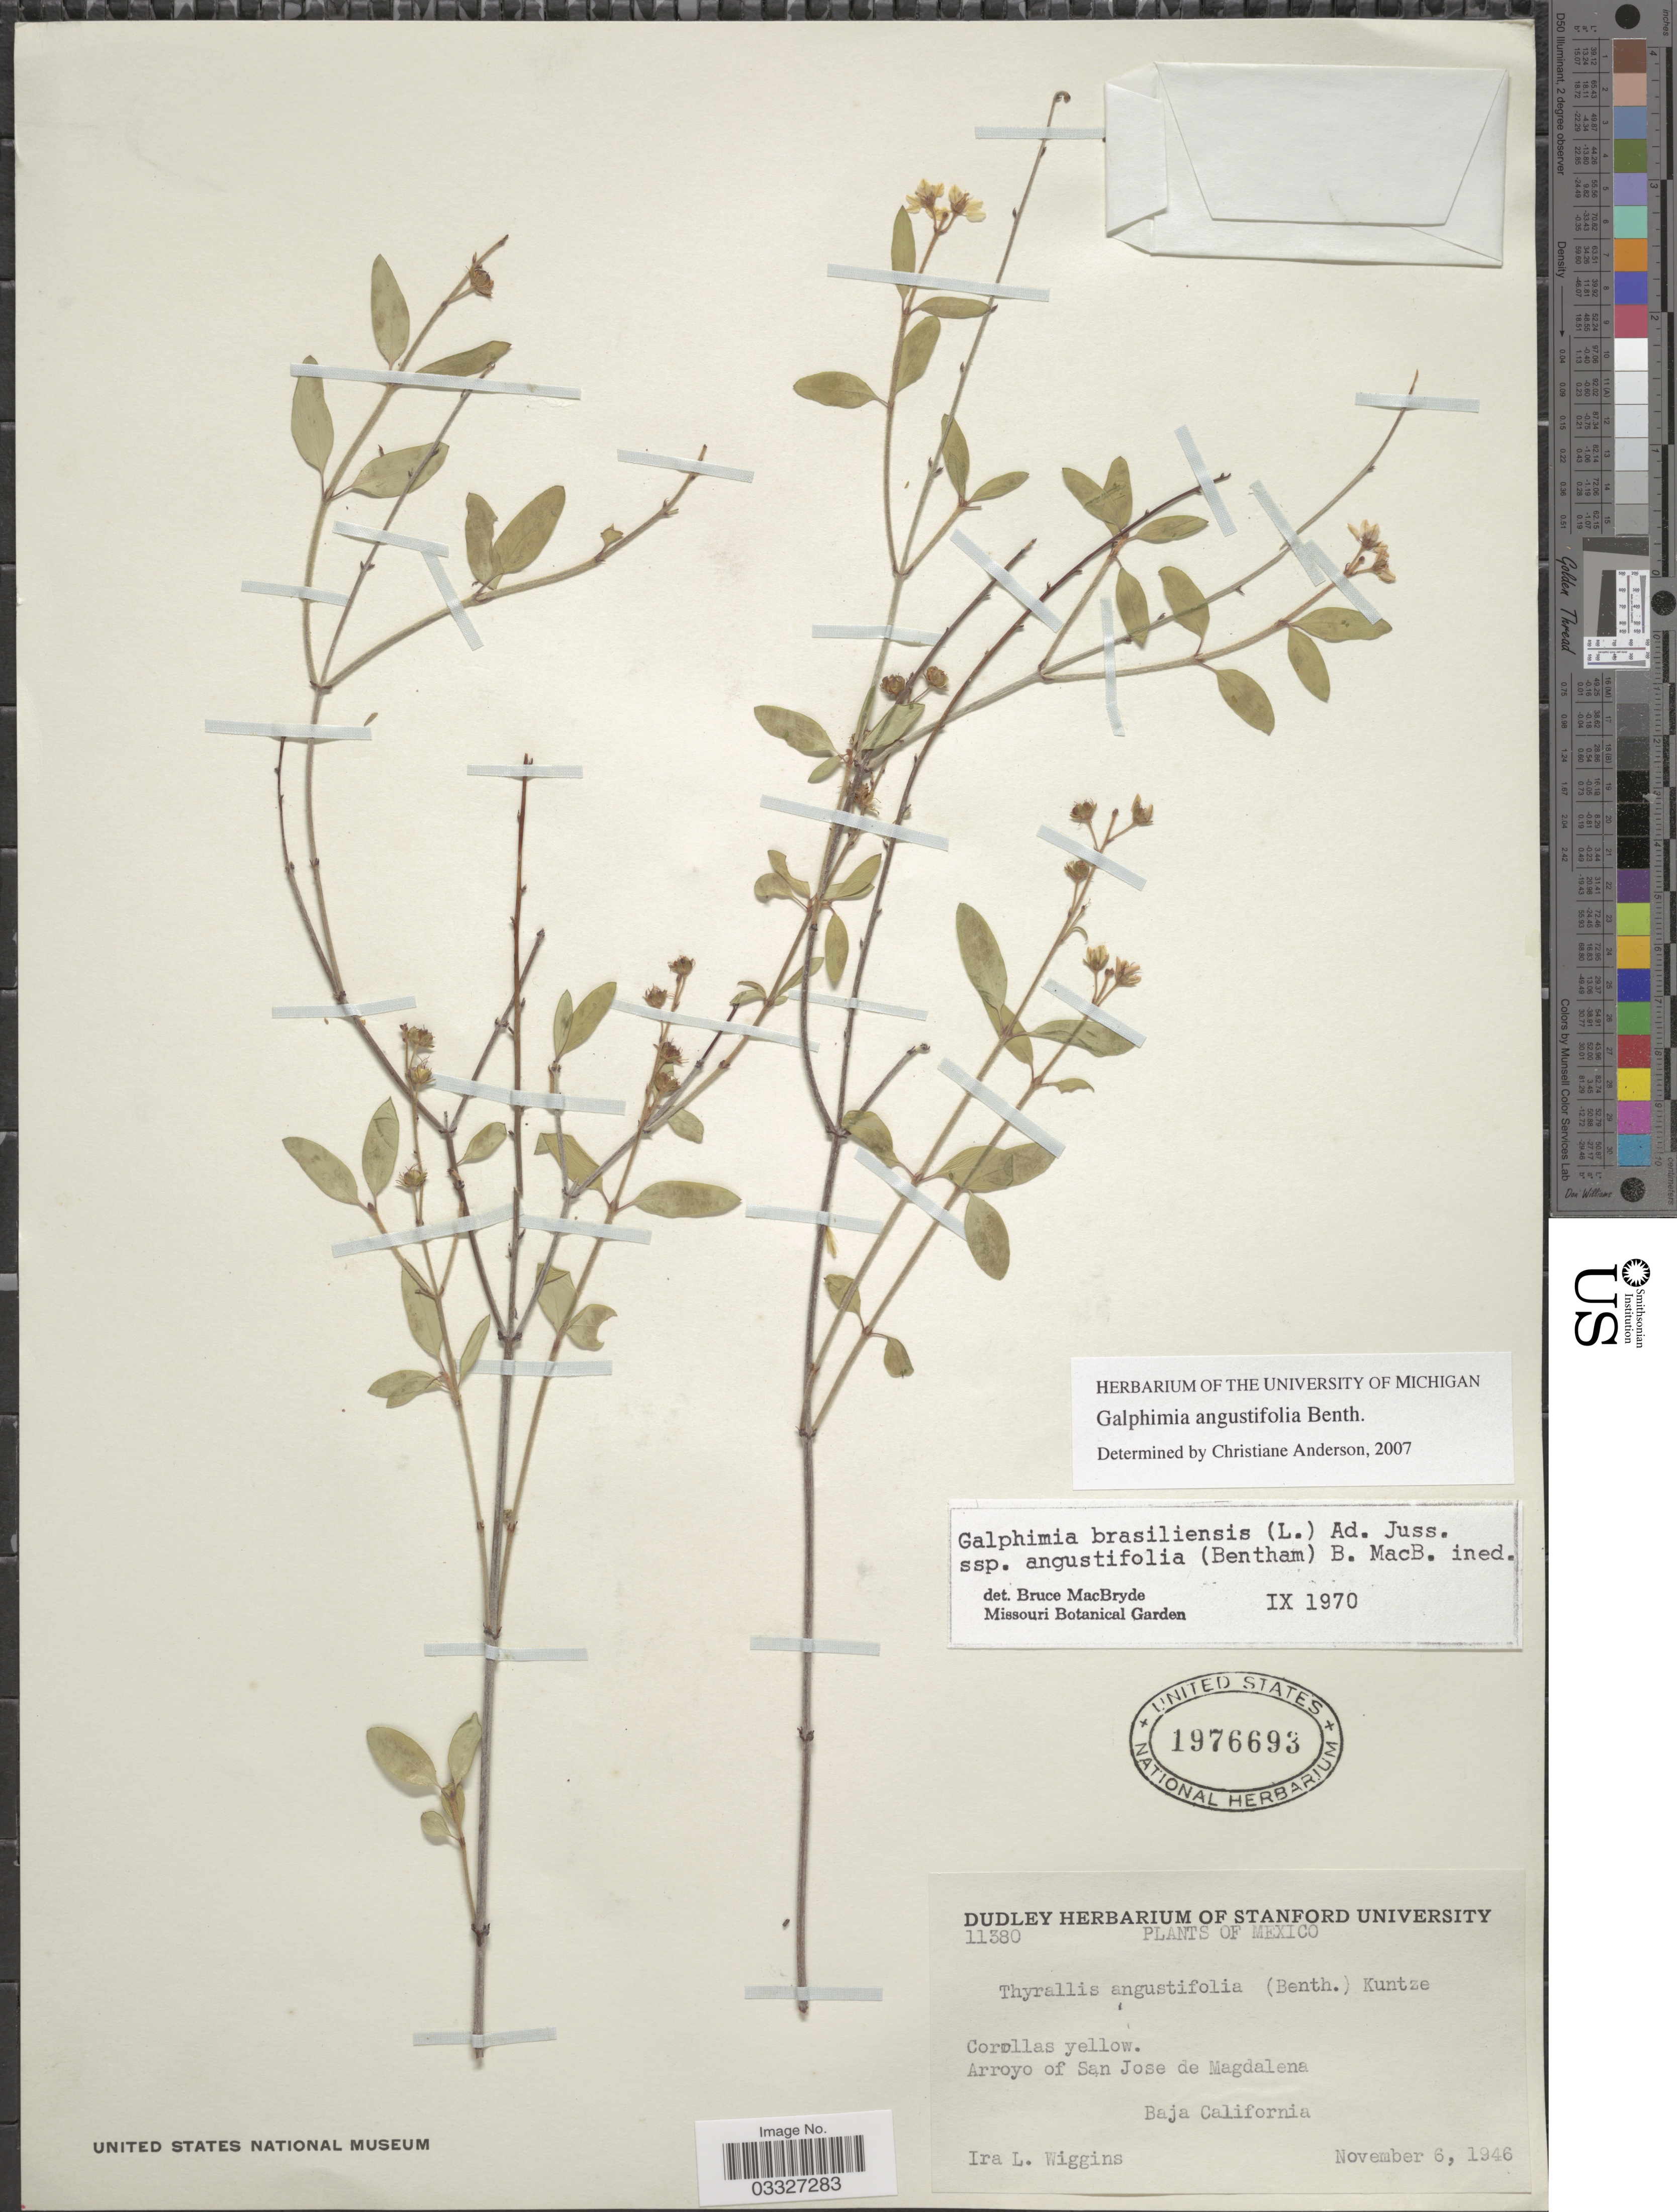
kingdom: Plantae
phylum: Tracheophyta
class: Magnoliopsida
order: Malpighiales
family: Malpighiaceae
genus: Galphimia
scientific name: Galphimia angustifolia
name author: Benth.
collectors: I. L. Wiggins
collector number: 11380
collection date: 1946-11-06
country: Mexico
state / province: Baja California Sur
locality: Arroyo of San Jose de Magdalena.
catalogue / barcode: US 1976693